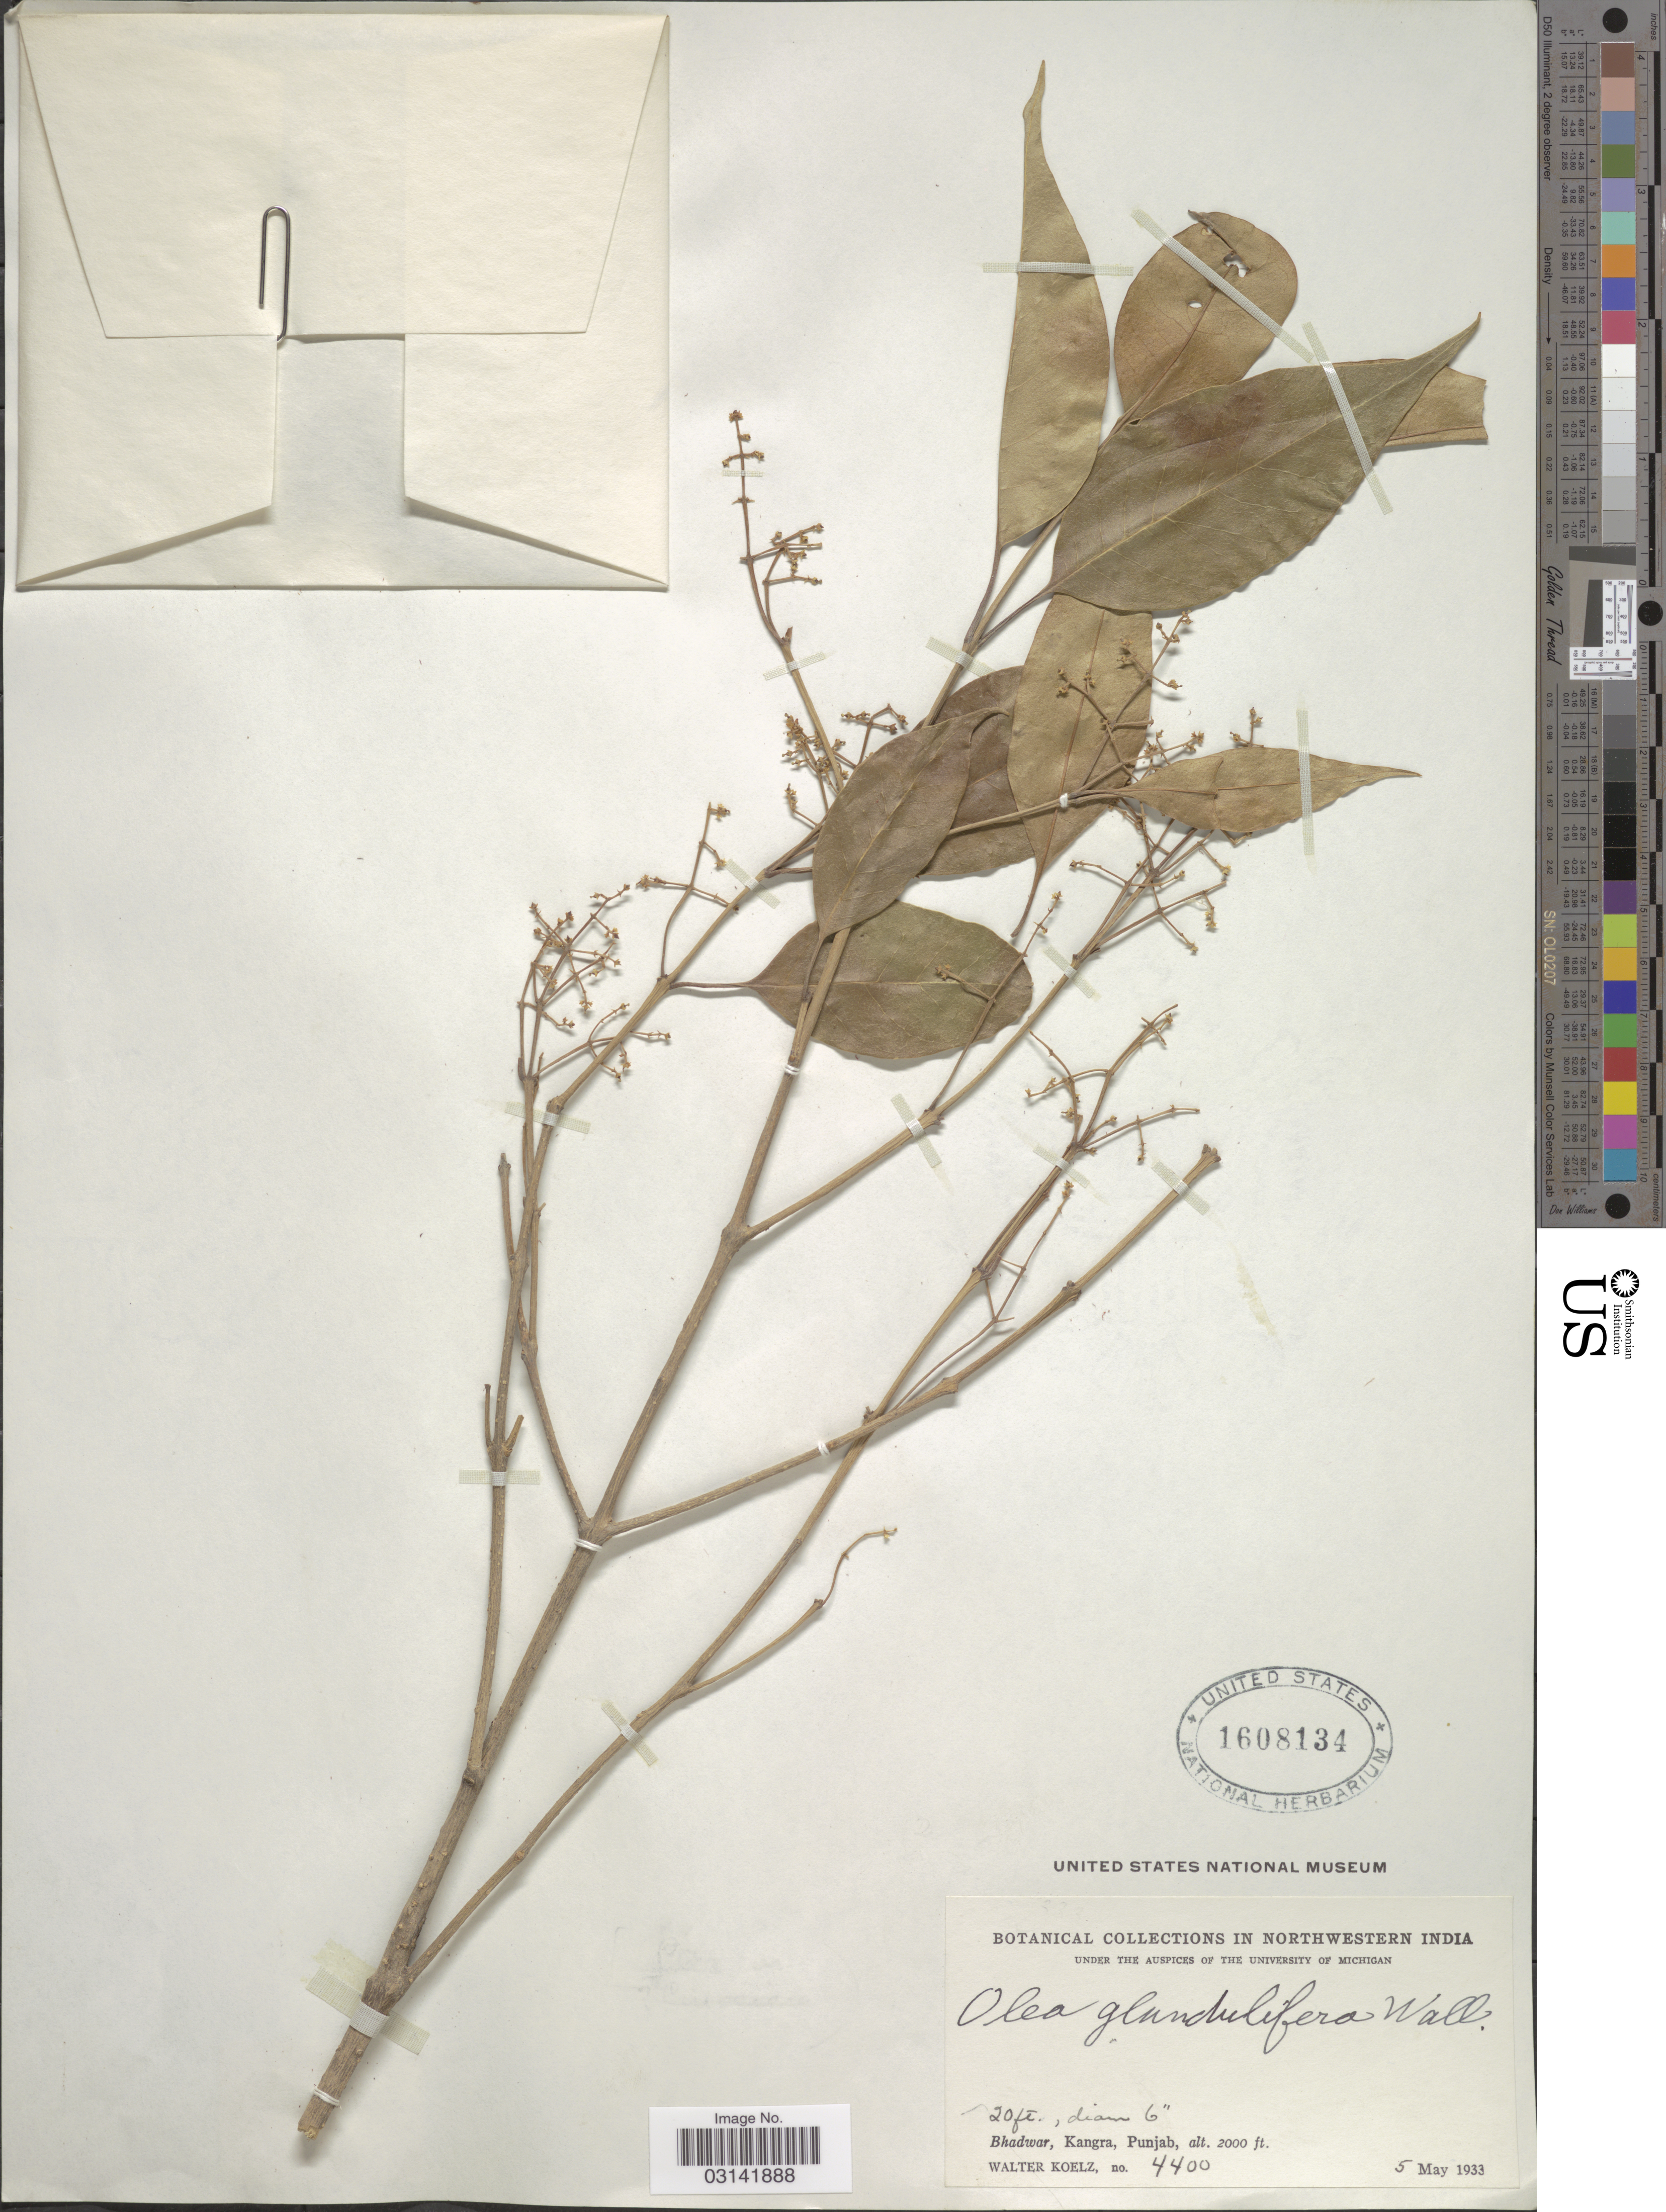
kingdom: Plantae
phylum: Tracheophyta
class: Magnoliopsida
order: Lamiales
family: Oleaceae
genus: Olea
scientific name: Olea paniculata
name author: R. Br.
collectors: W. N. Koelz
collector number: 4400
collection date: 1933-05-05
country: India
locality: Northwestern India, Bhadwar, Kangra, Punjab.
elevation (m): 610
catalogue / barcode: US 1608134